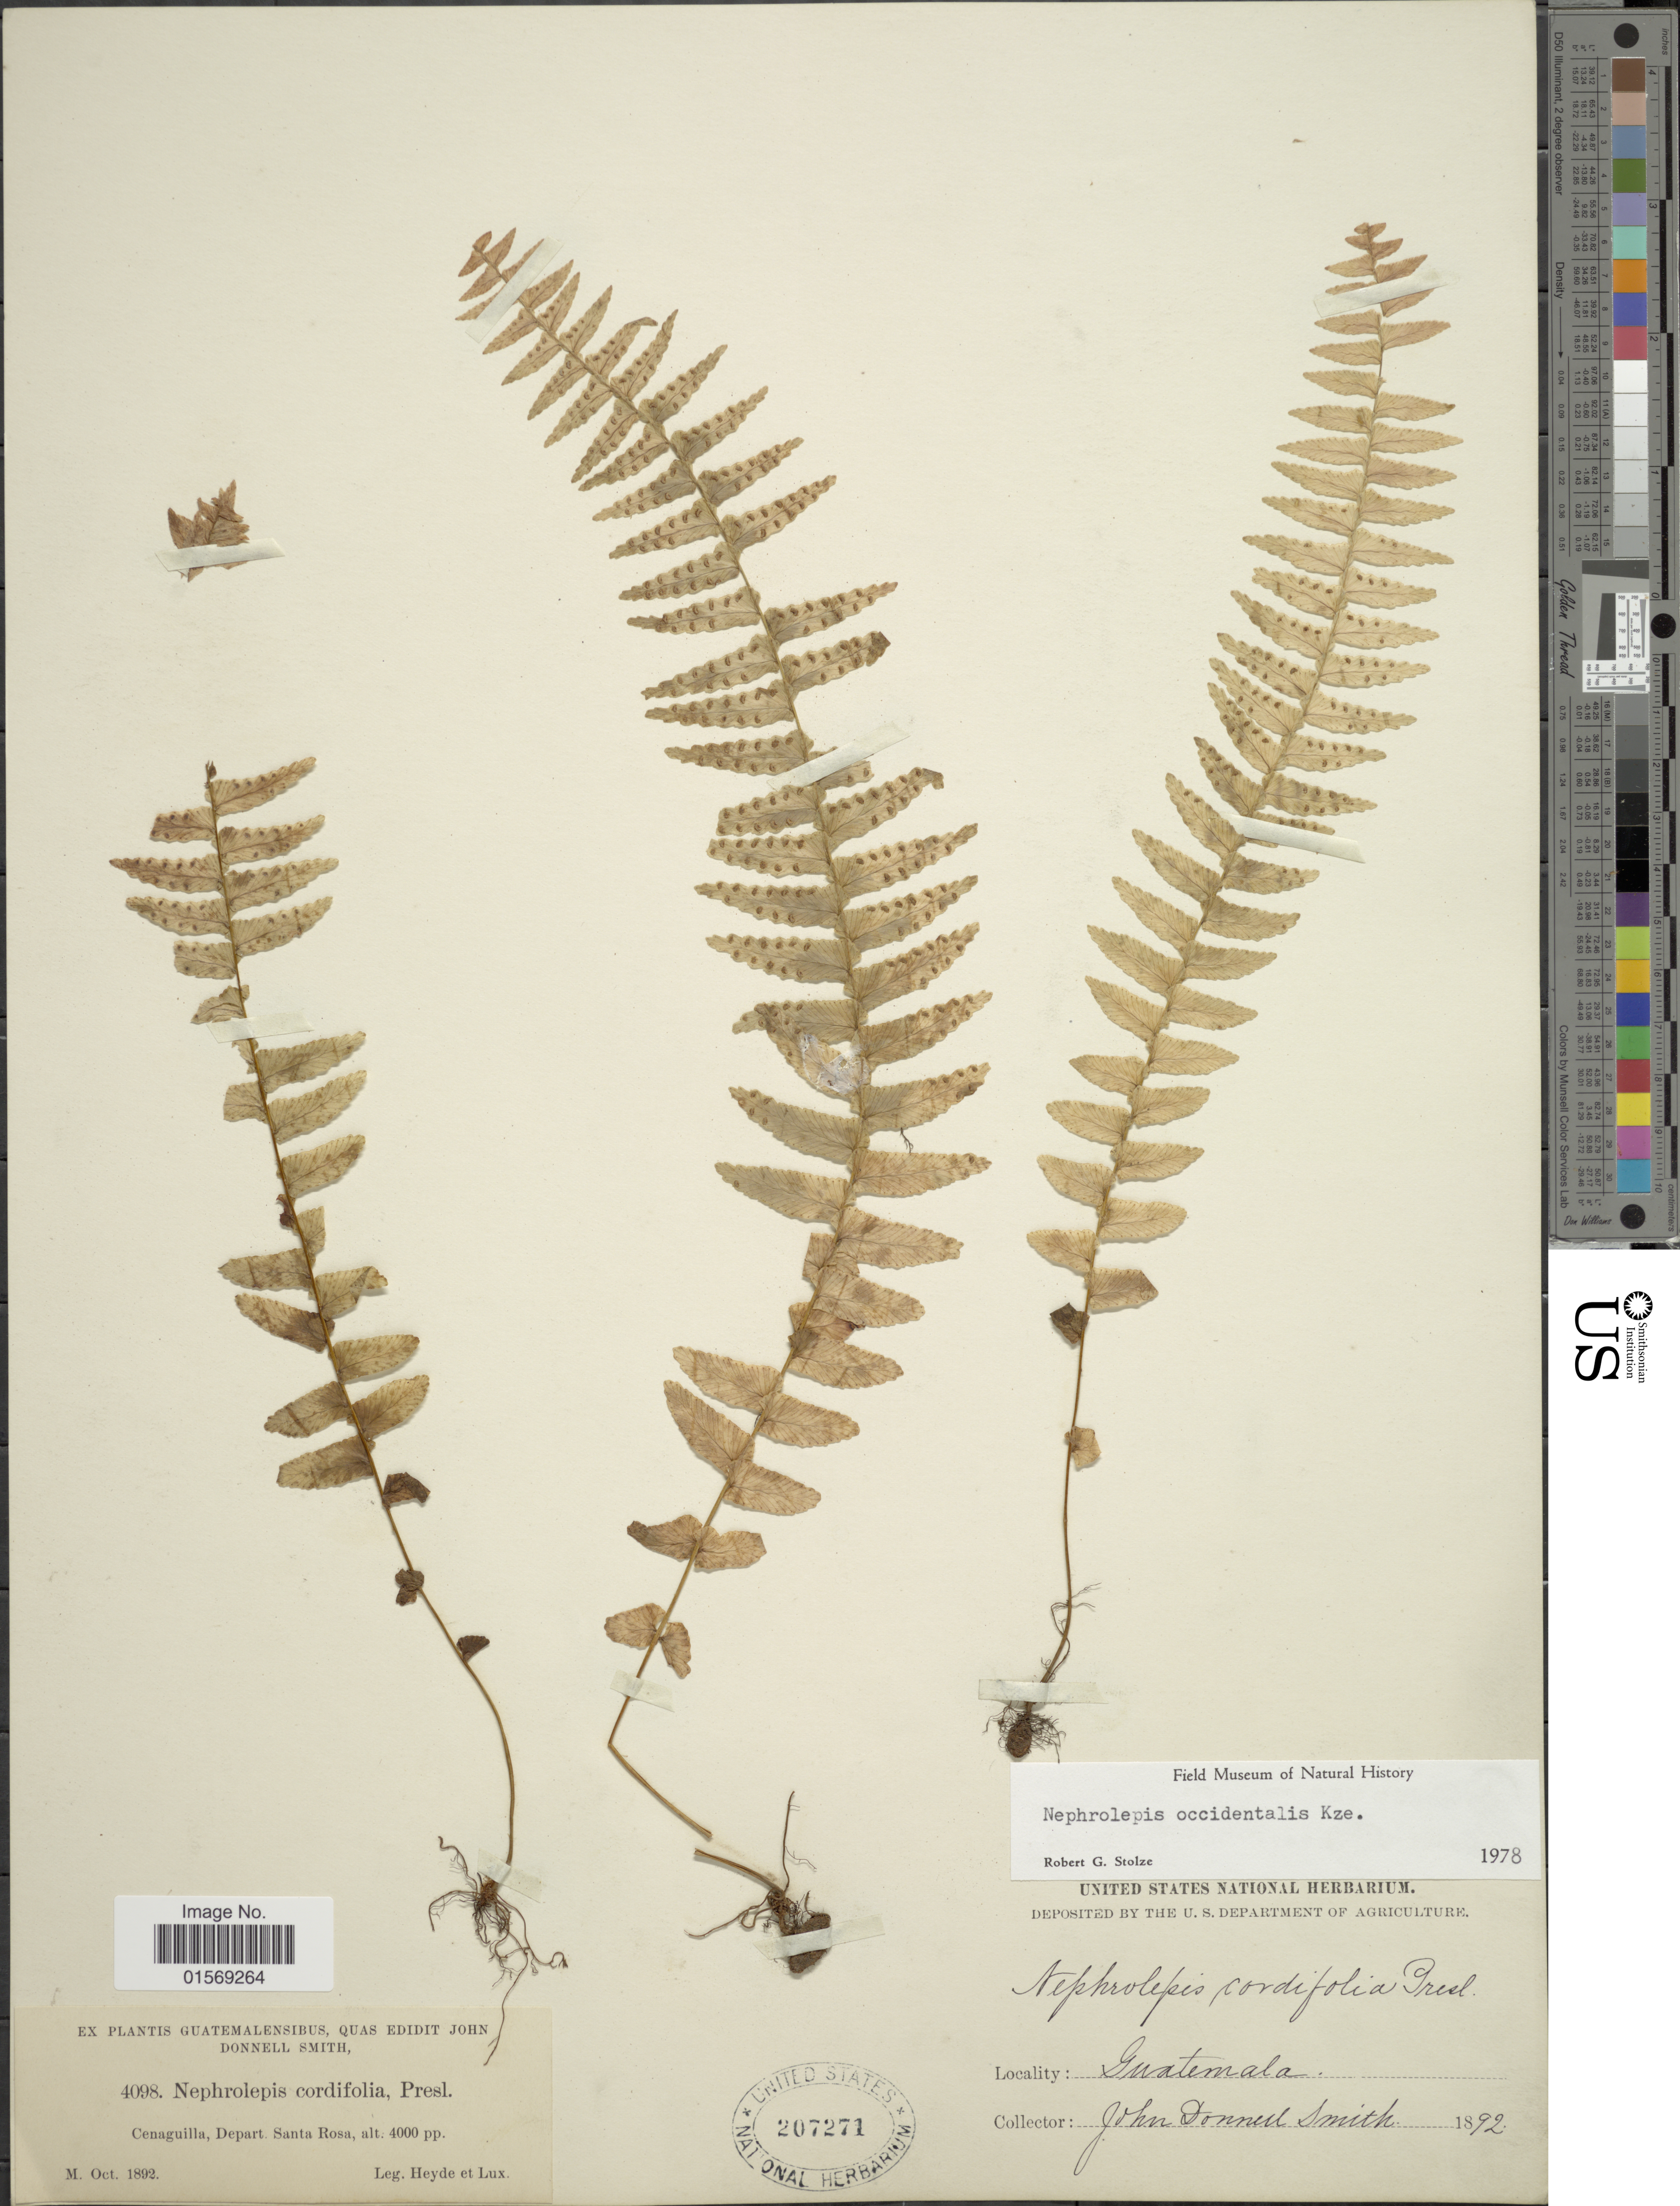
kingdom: Plantae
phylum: Tracheophyta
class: Polypodiopsida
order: Polypodiales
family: Nephrolepidaceae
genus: Nephrolepis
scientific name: Nephrolepis undulata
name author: J. Sm.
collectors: E. T. Heyde, E. Lux & J. Donnell Smith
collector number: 4098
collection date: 1892-10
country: Guatemala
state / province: Santa Rosa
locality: Cenaguilla, Depart. Santa Rosa.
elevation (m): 1219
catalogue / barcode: US 207271